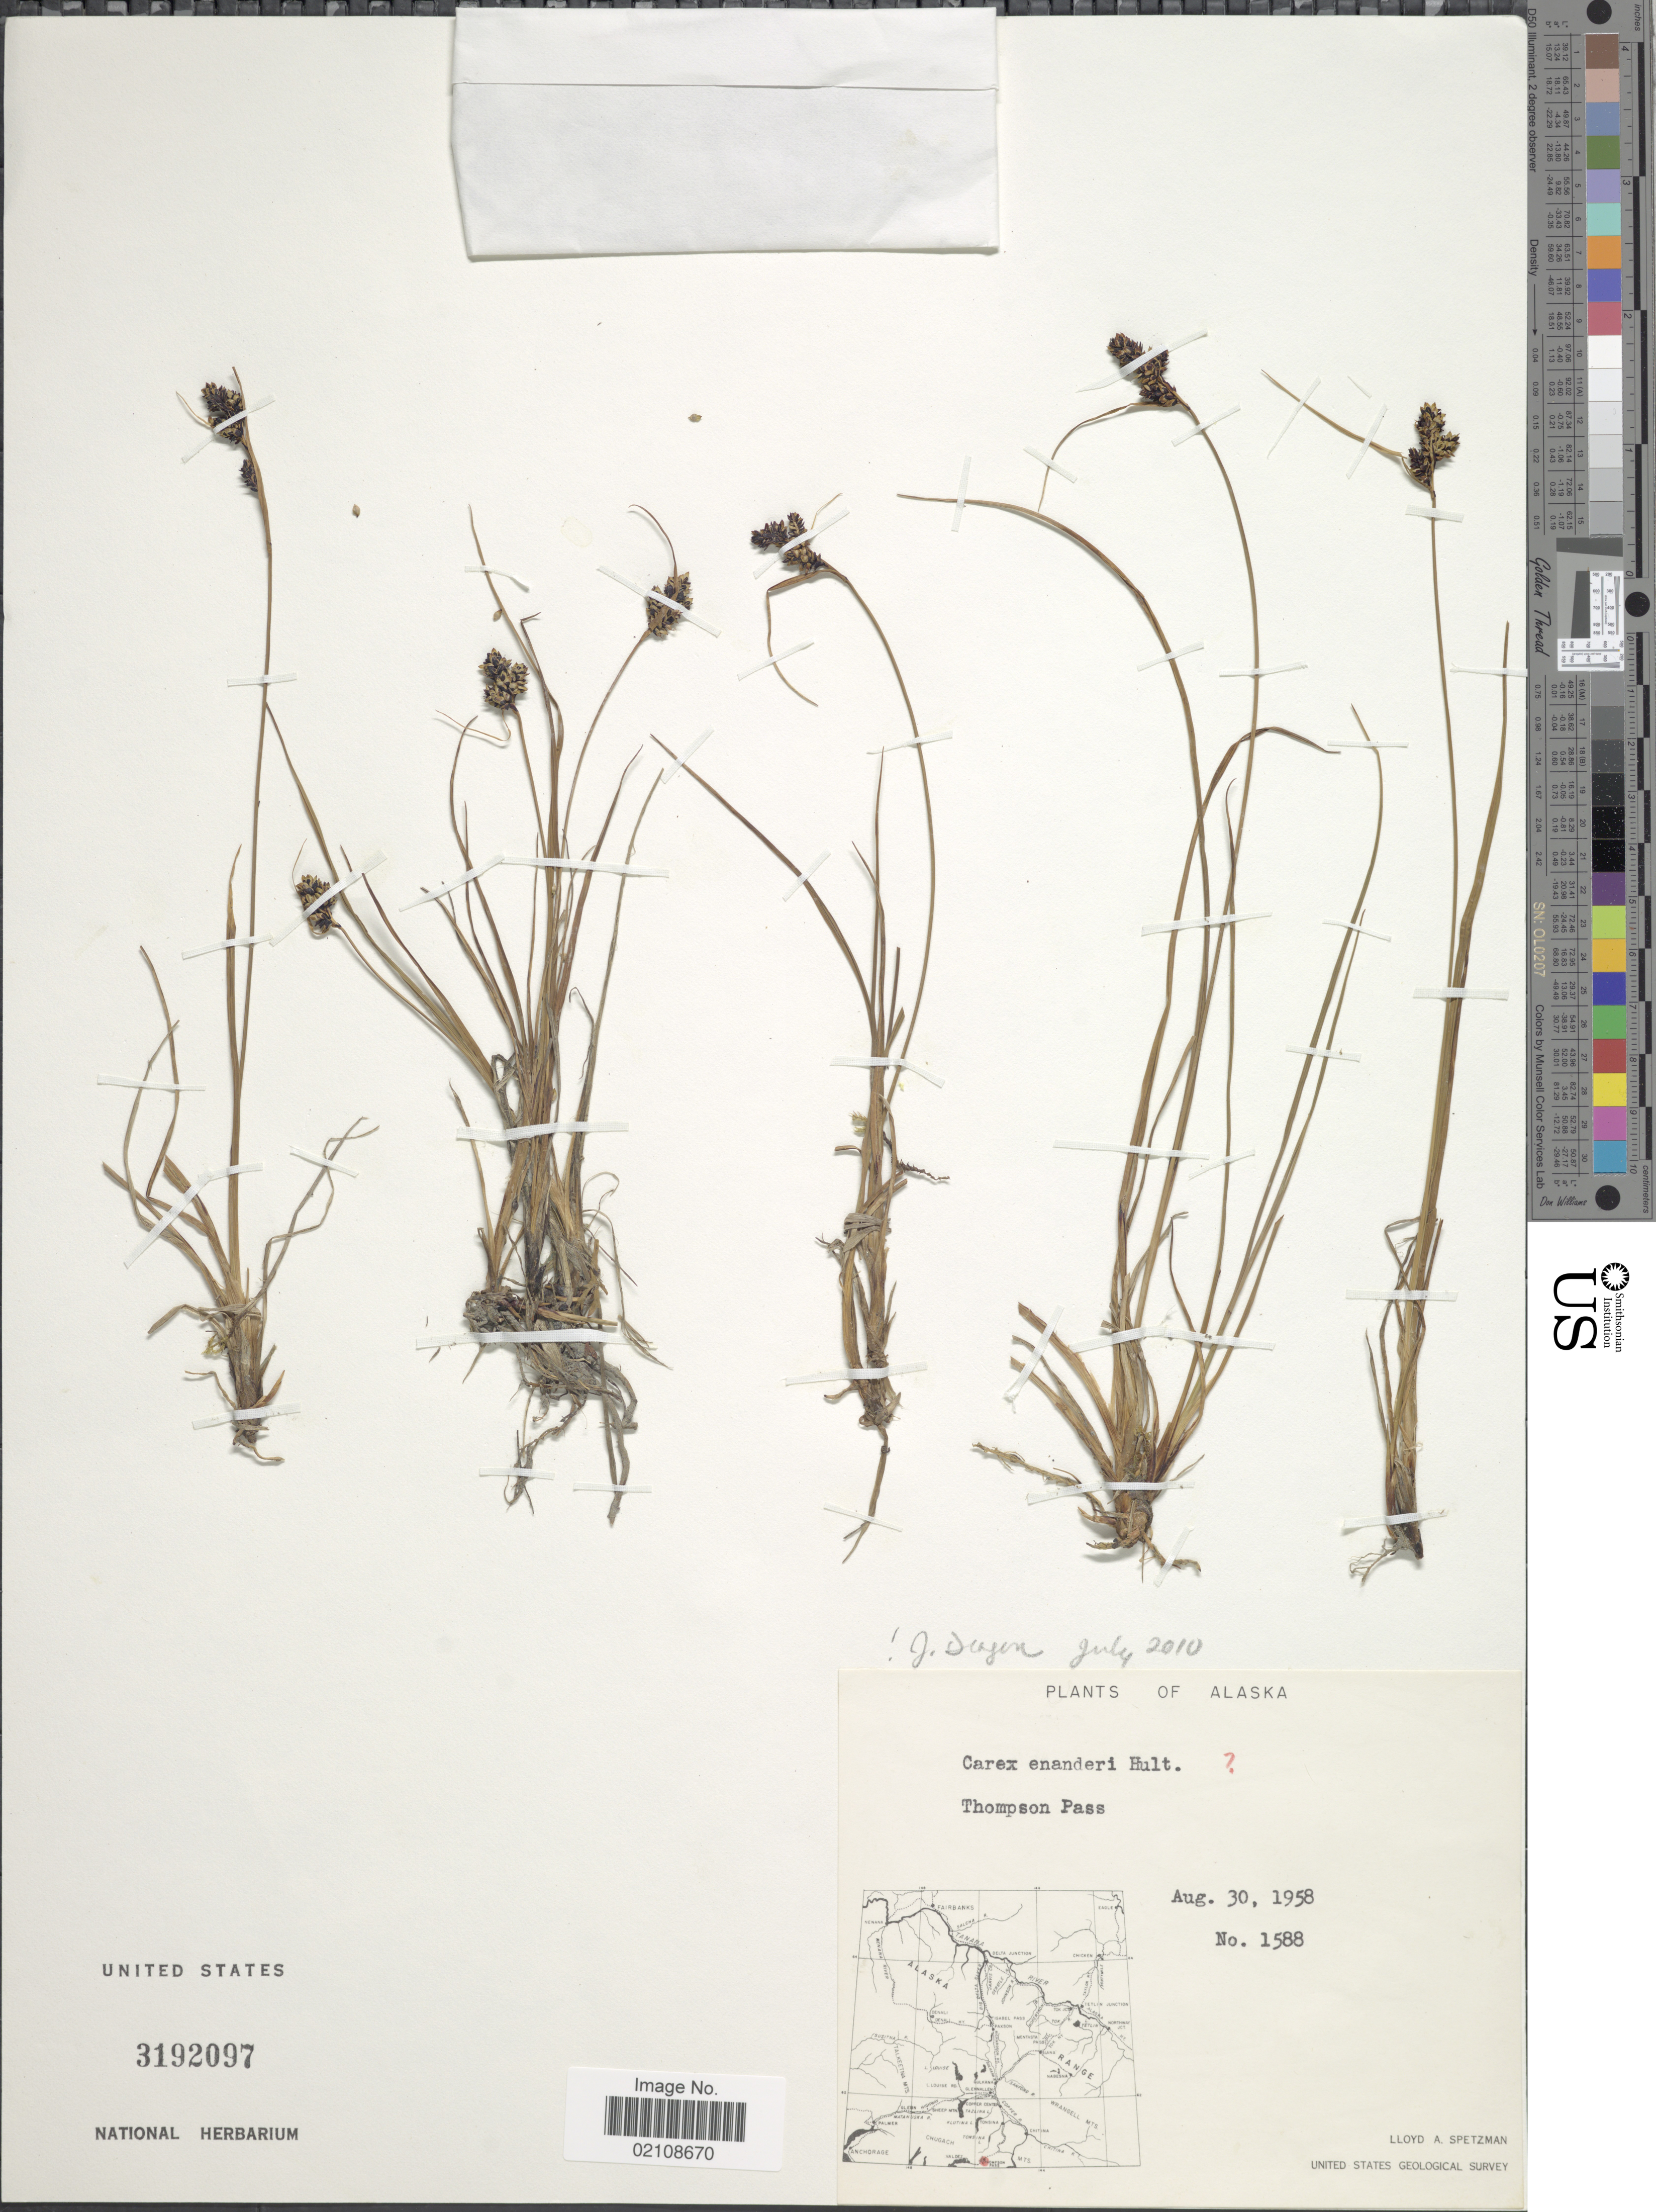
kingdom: Plantae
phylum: Tracheophyta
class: Liliopsida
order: Poales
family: Cyperaceae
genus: Carex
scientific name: Carex enanderi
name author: Hultén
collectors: L. Spetzman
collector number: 1588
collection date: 1958-08-30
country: United States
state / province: Alaska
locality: Thompson Pass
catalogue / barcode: US 3192097